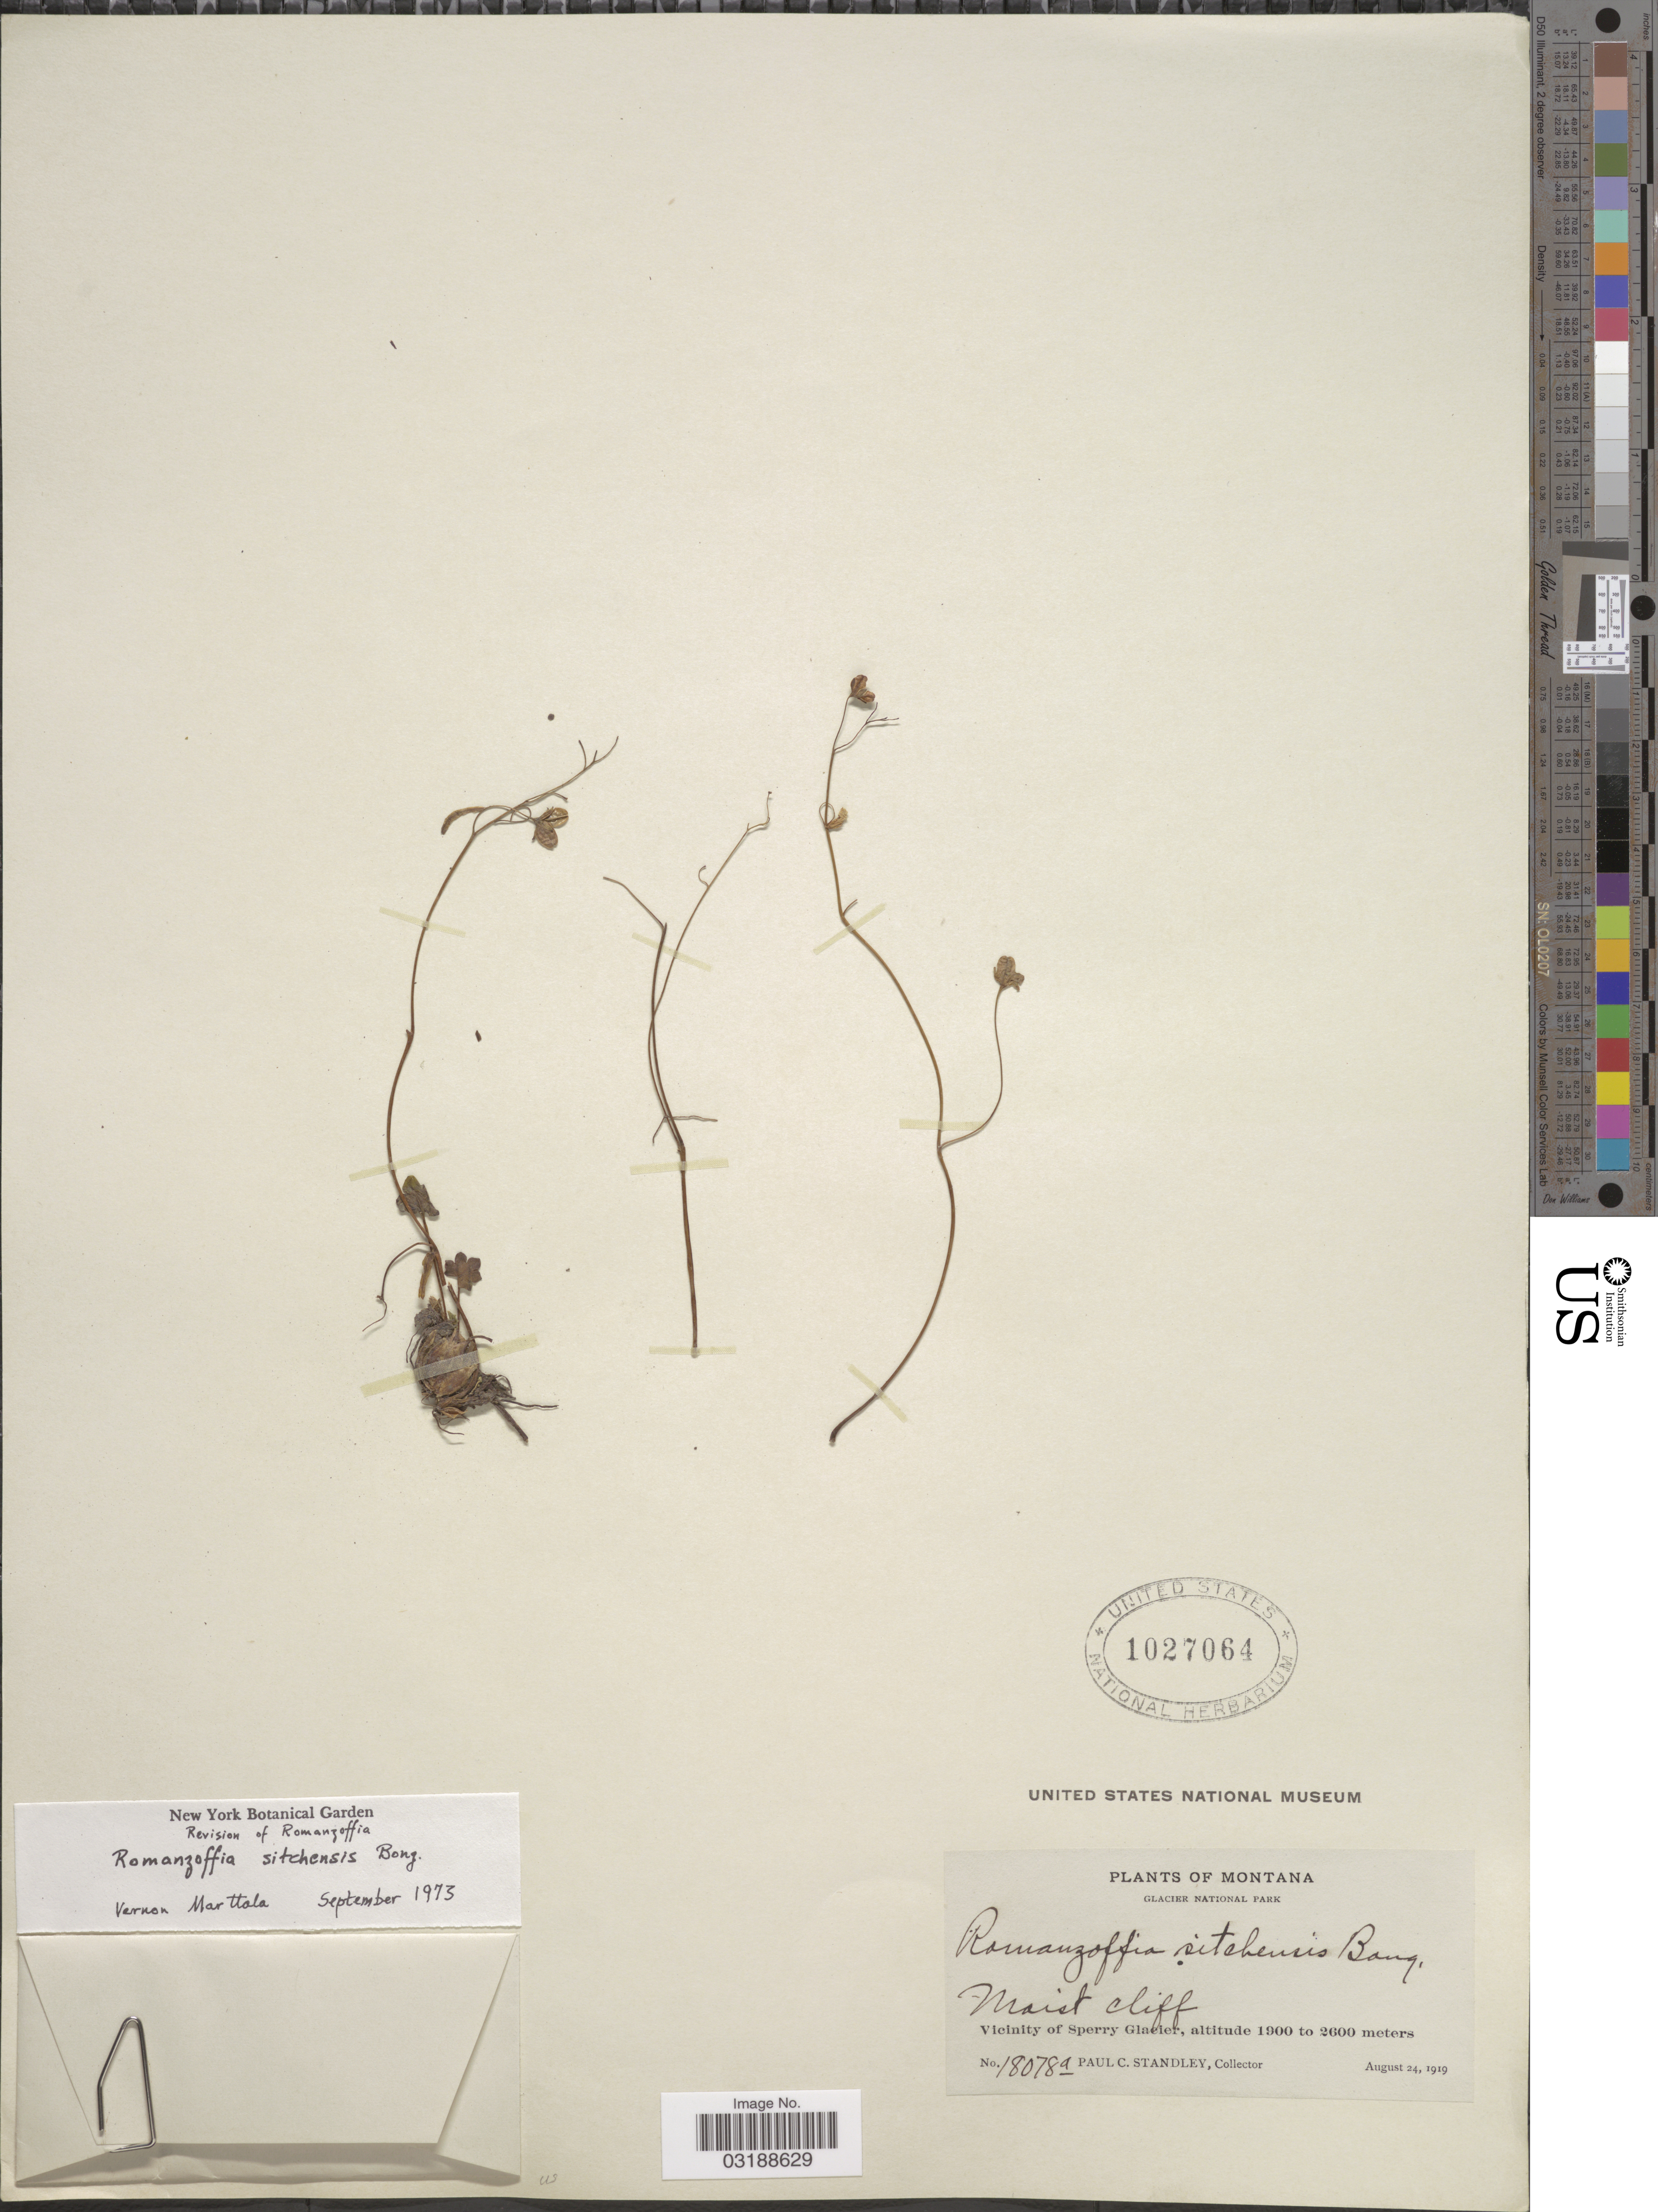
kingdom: Plantae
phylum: Tracheophyta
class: Magnoliopsida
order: Boraginales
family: Hydrophyllaceae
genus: Romanzoffia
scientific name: Romanzoffia sitchensis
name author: Bong.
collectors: P. C. Standley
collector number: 18078a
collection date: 1919-08-24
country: United States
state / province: Montana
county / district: Flathead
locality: Glacier National Park, Vicinity of Sperry Glacier.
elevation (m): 1900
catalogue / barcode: US 1027064